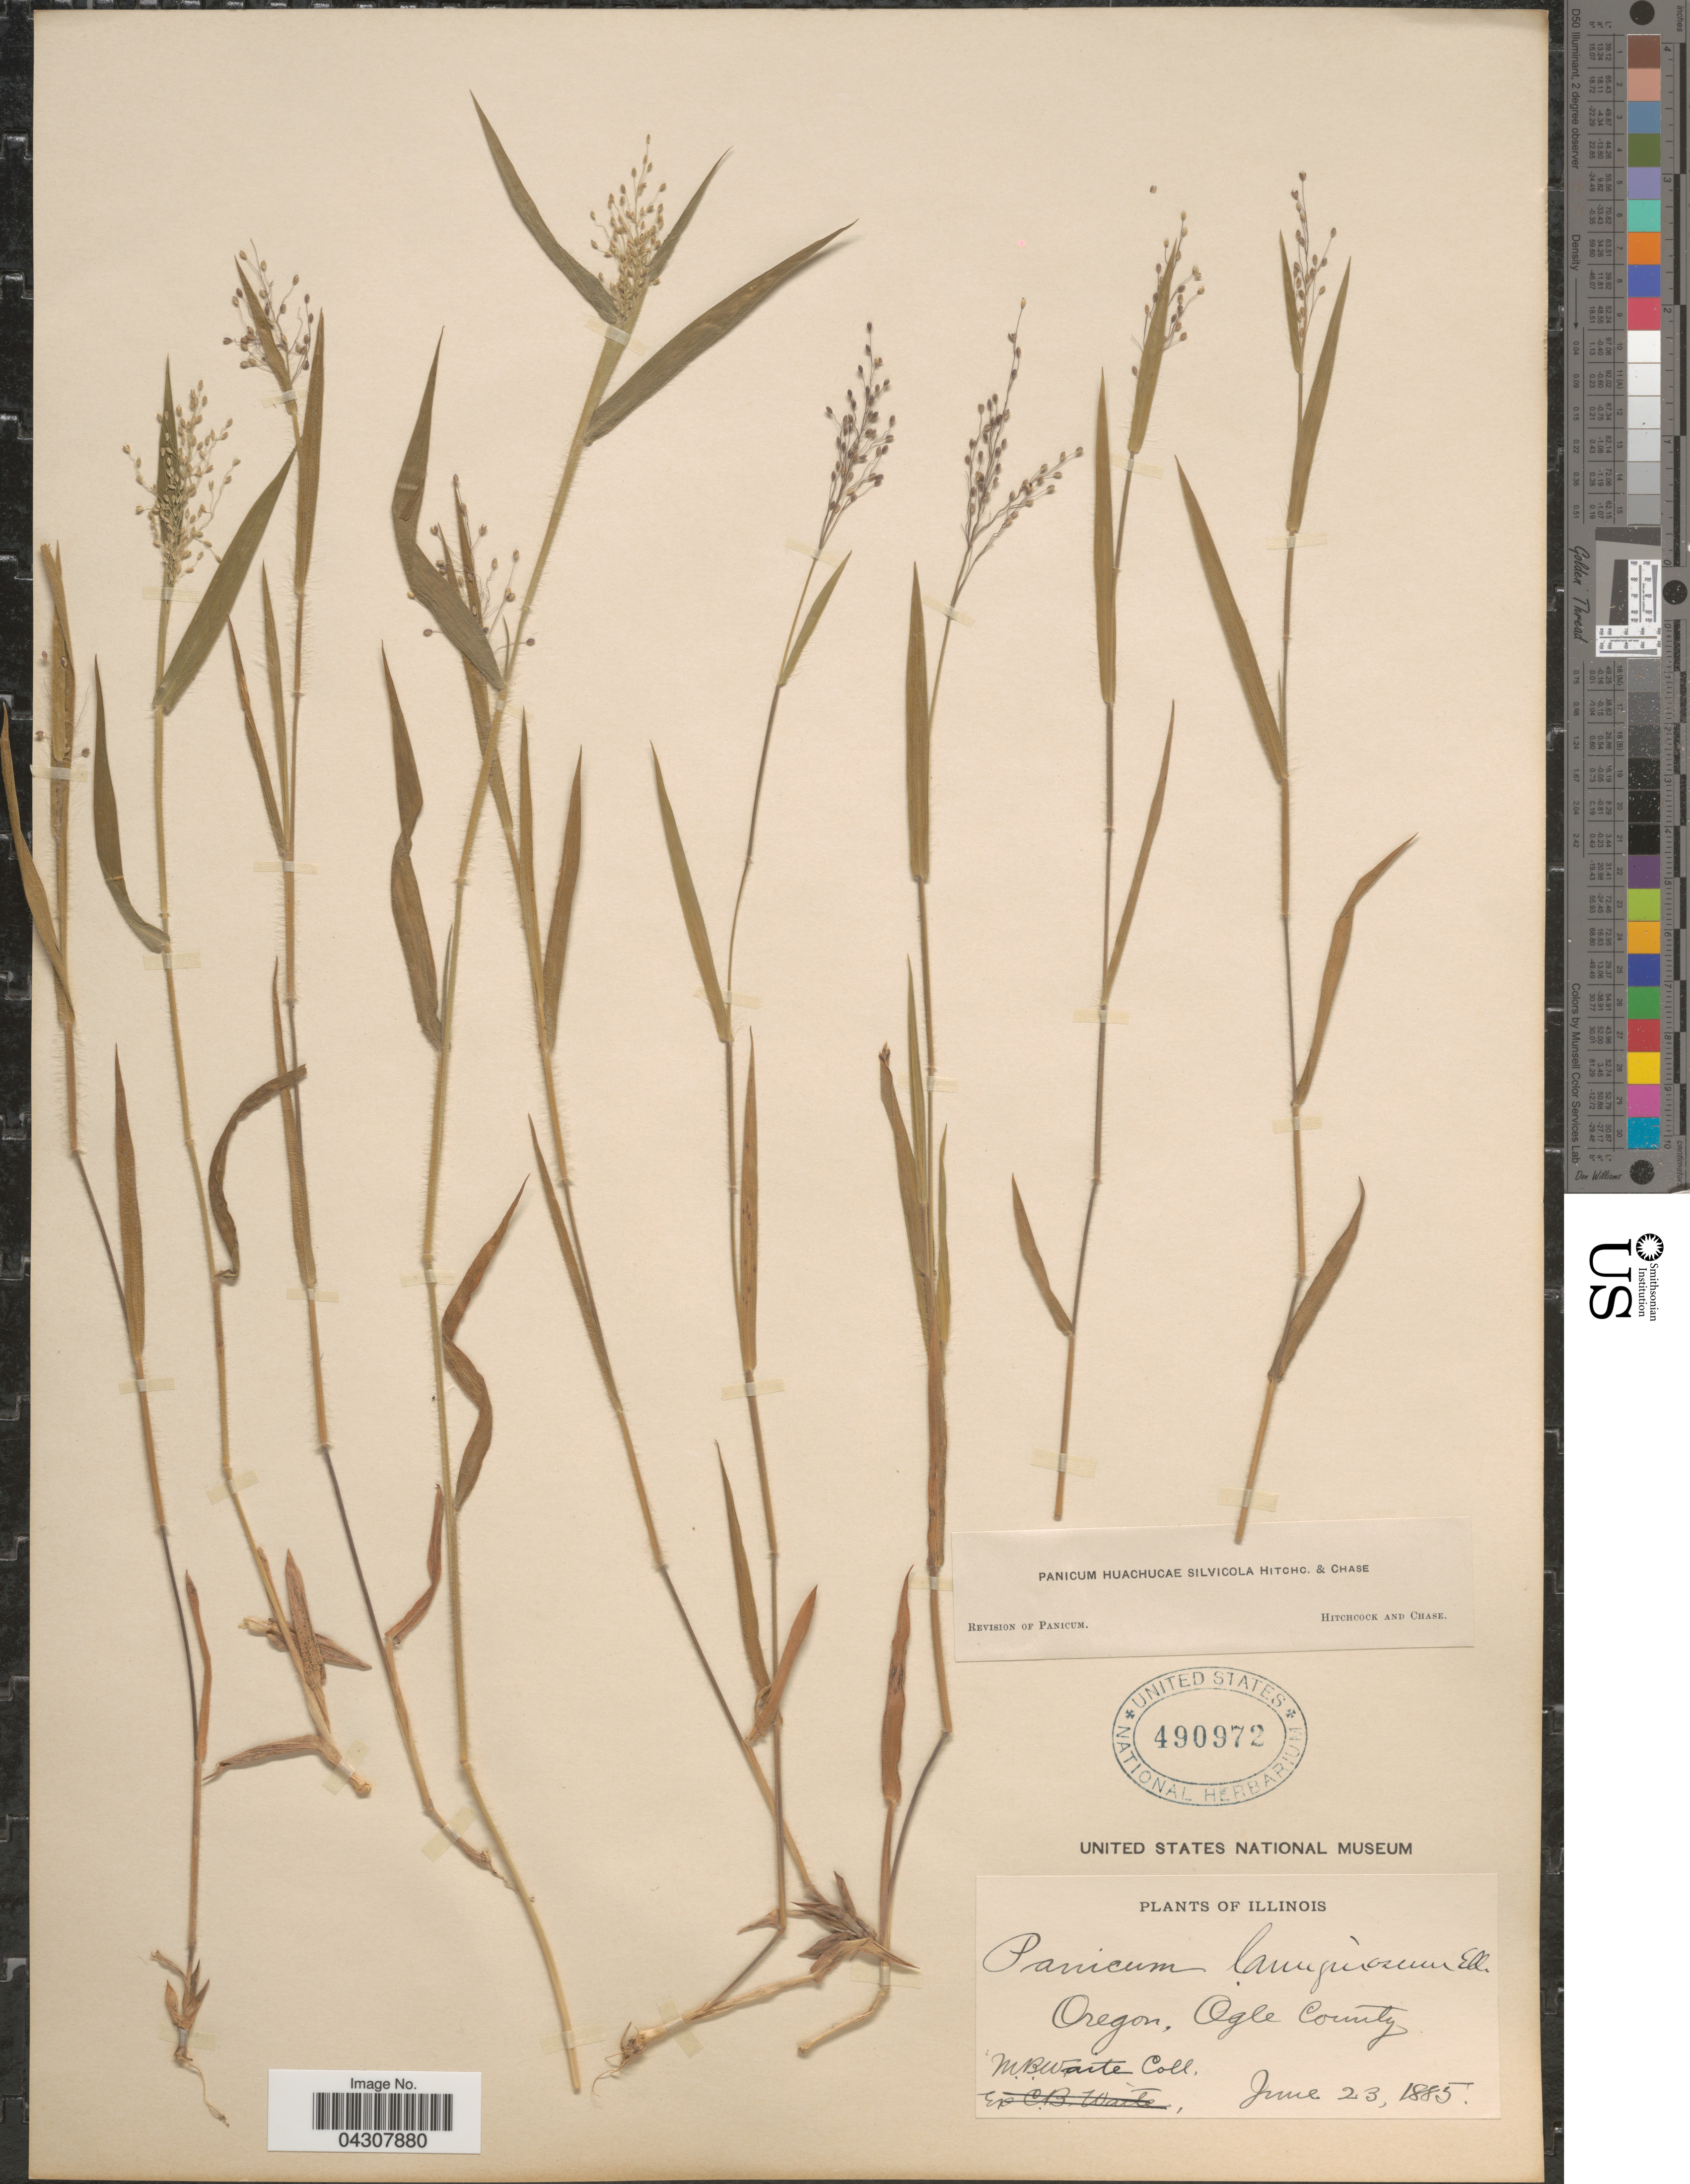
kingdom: Plantae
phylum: Tracheophyta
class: Liliopsida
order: Poales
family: Poaceae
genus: Dichanthelium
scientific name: Dichanthelium acuminatum var. acuminatum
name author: (Sw.) Gould & C.A. Clark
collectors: W. Waite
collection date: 1885-06-23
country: United States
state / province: Illinois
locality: Oregon, Ogle County.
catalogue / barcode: US 490972